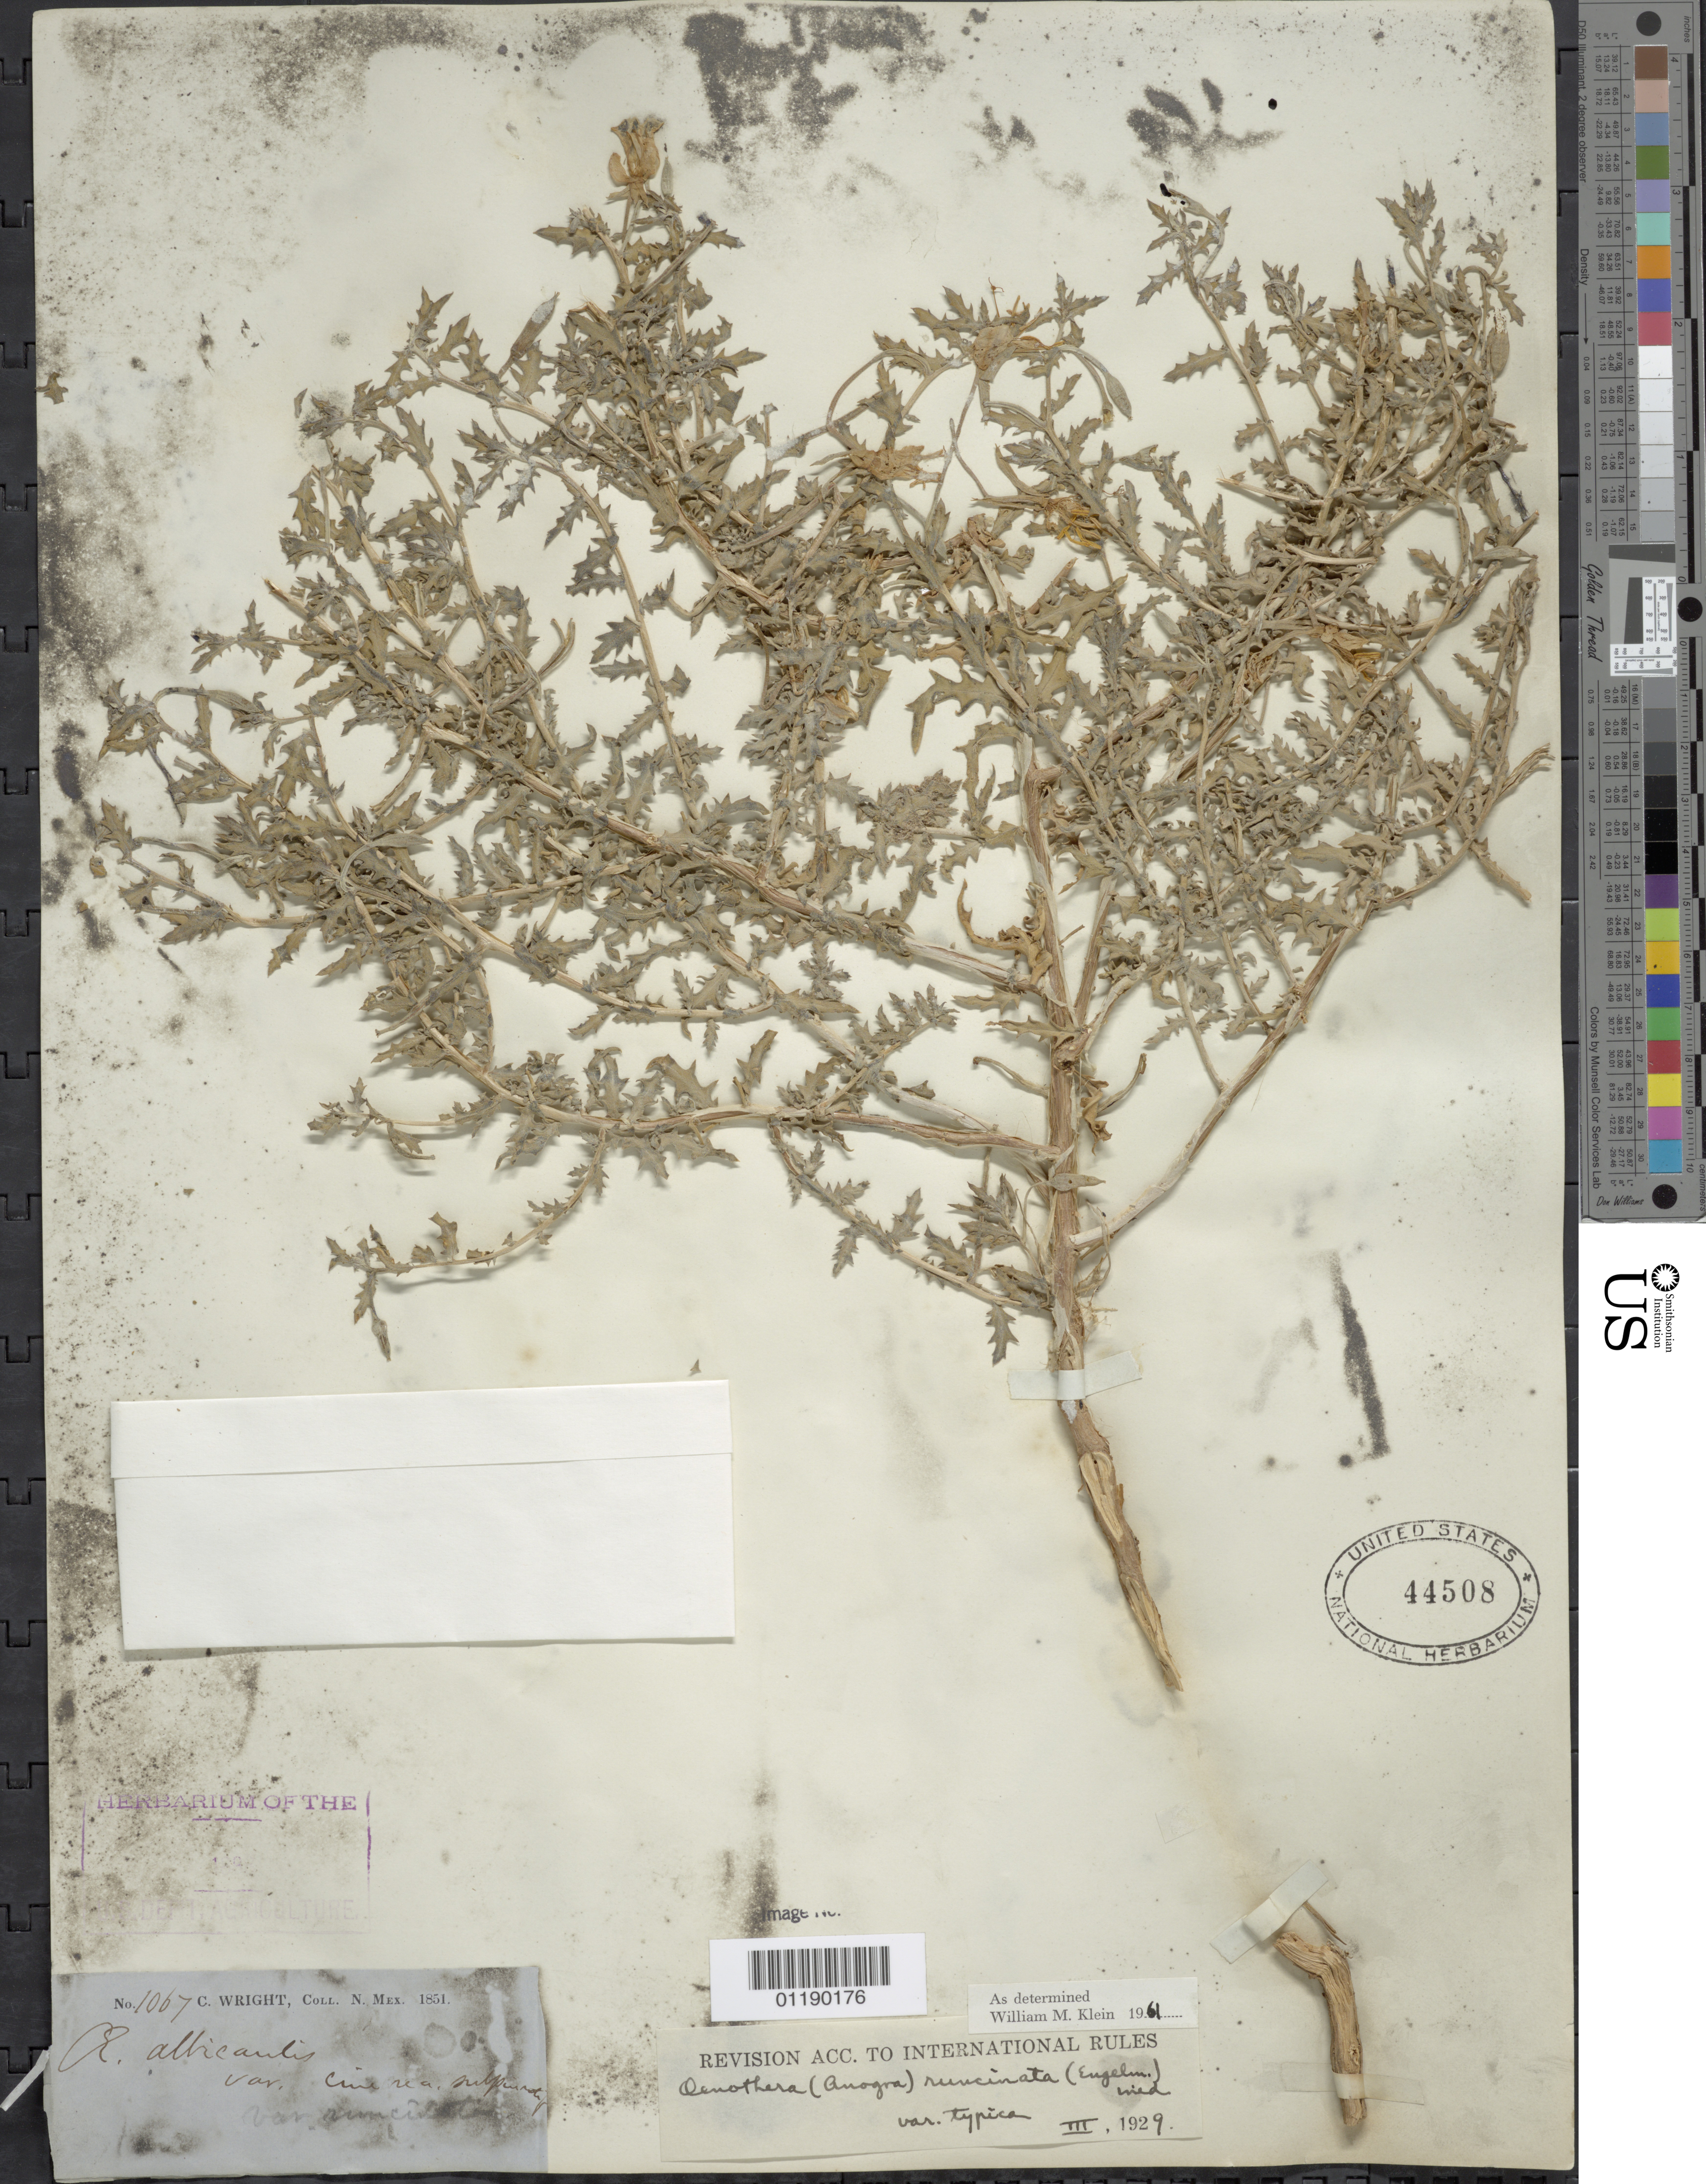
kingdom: Plantae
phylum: Tracheophyta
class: Magnoliopsida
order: Myrtales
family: Onagraceae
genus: Oenothera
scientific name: Oenothera pallida subsp. runcinata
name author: (Engelm.) Munz & W.M. Klein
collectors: C. Wright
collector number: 1067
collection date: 1851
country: United States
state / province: New Mexico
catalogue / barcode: US 44508